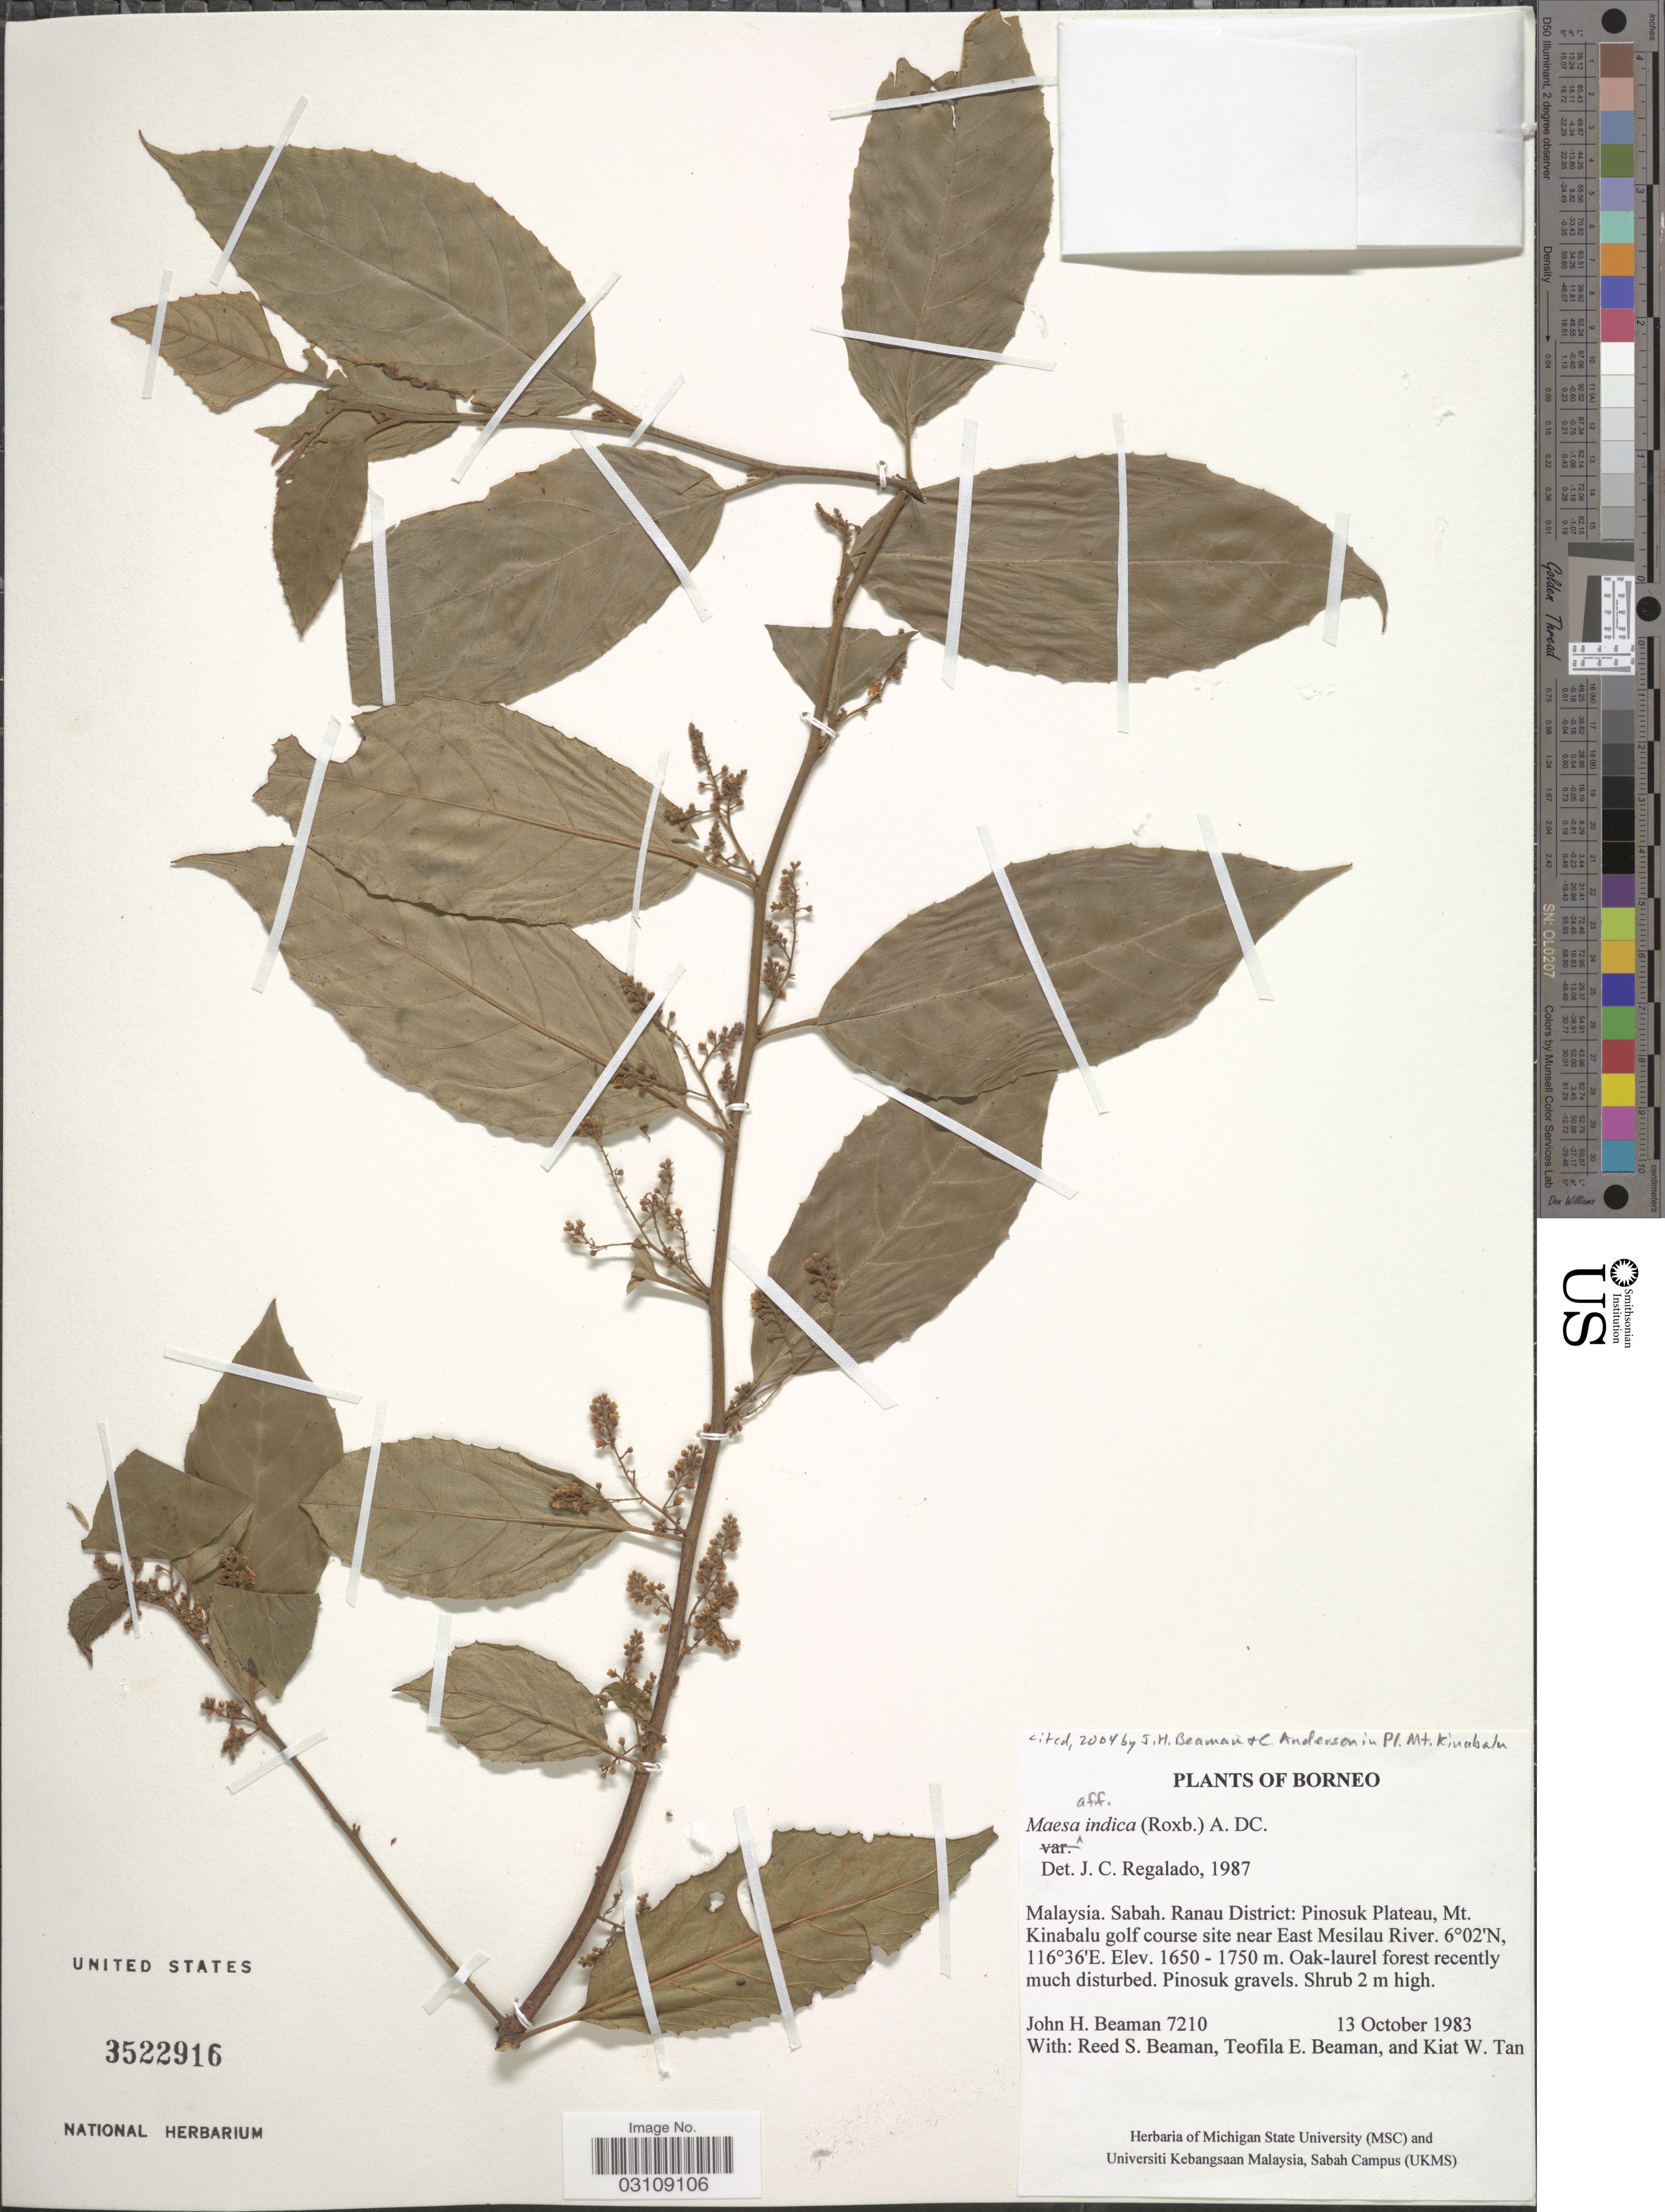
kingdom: Plantae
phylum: Tracheophyta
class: Magnoliopsida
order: Ericales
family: Primulaceae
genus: Maesa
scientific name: Maesa indica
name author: (Roxb.) A. DC.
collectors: J. H. Beaman, R. S. Beaman, T. E. Beaman & K. Tan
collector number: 7210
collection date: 1983-10-13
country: Malaysia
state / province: Sabah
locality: Borneo, Ranau District: Pinosuk Plateau, Mt. Kinabalu golf course site near East Mesilau River.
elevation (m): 1650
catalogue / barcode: US 3522916